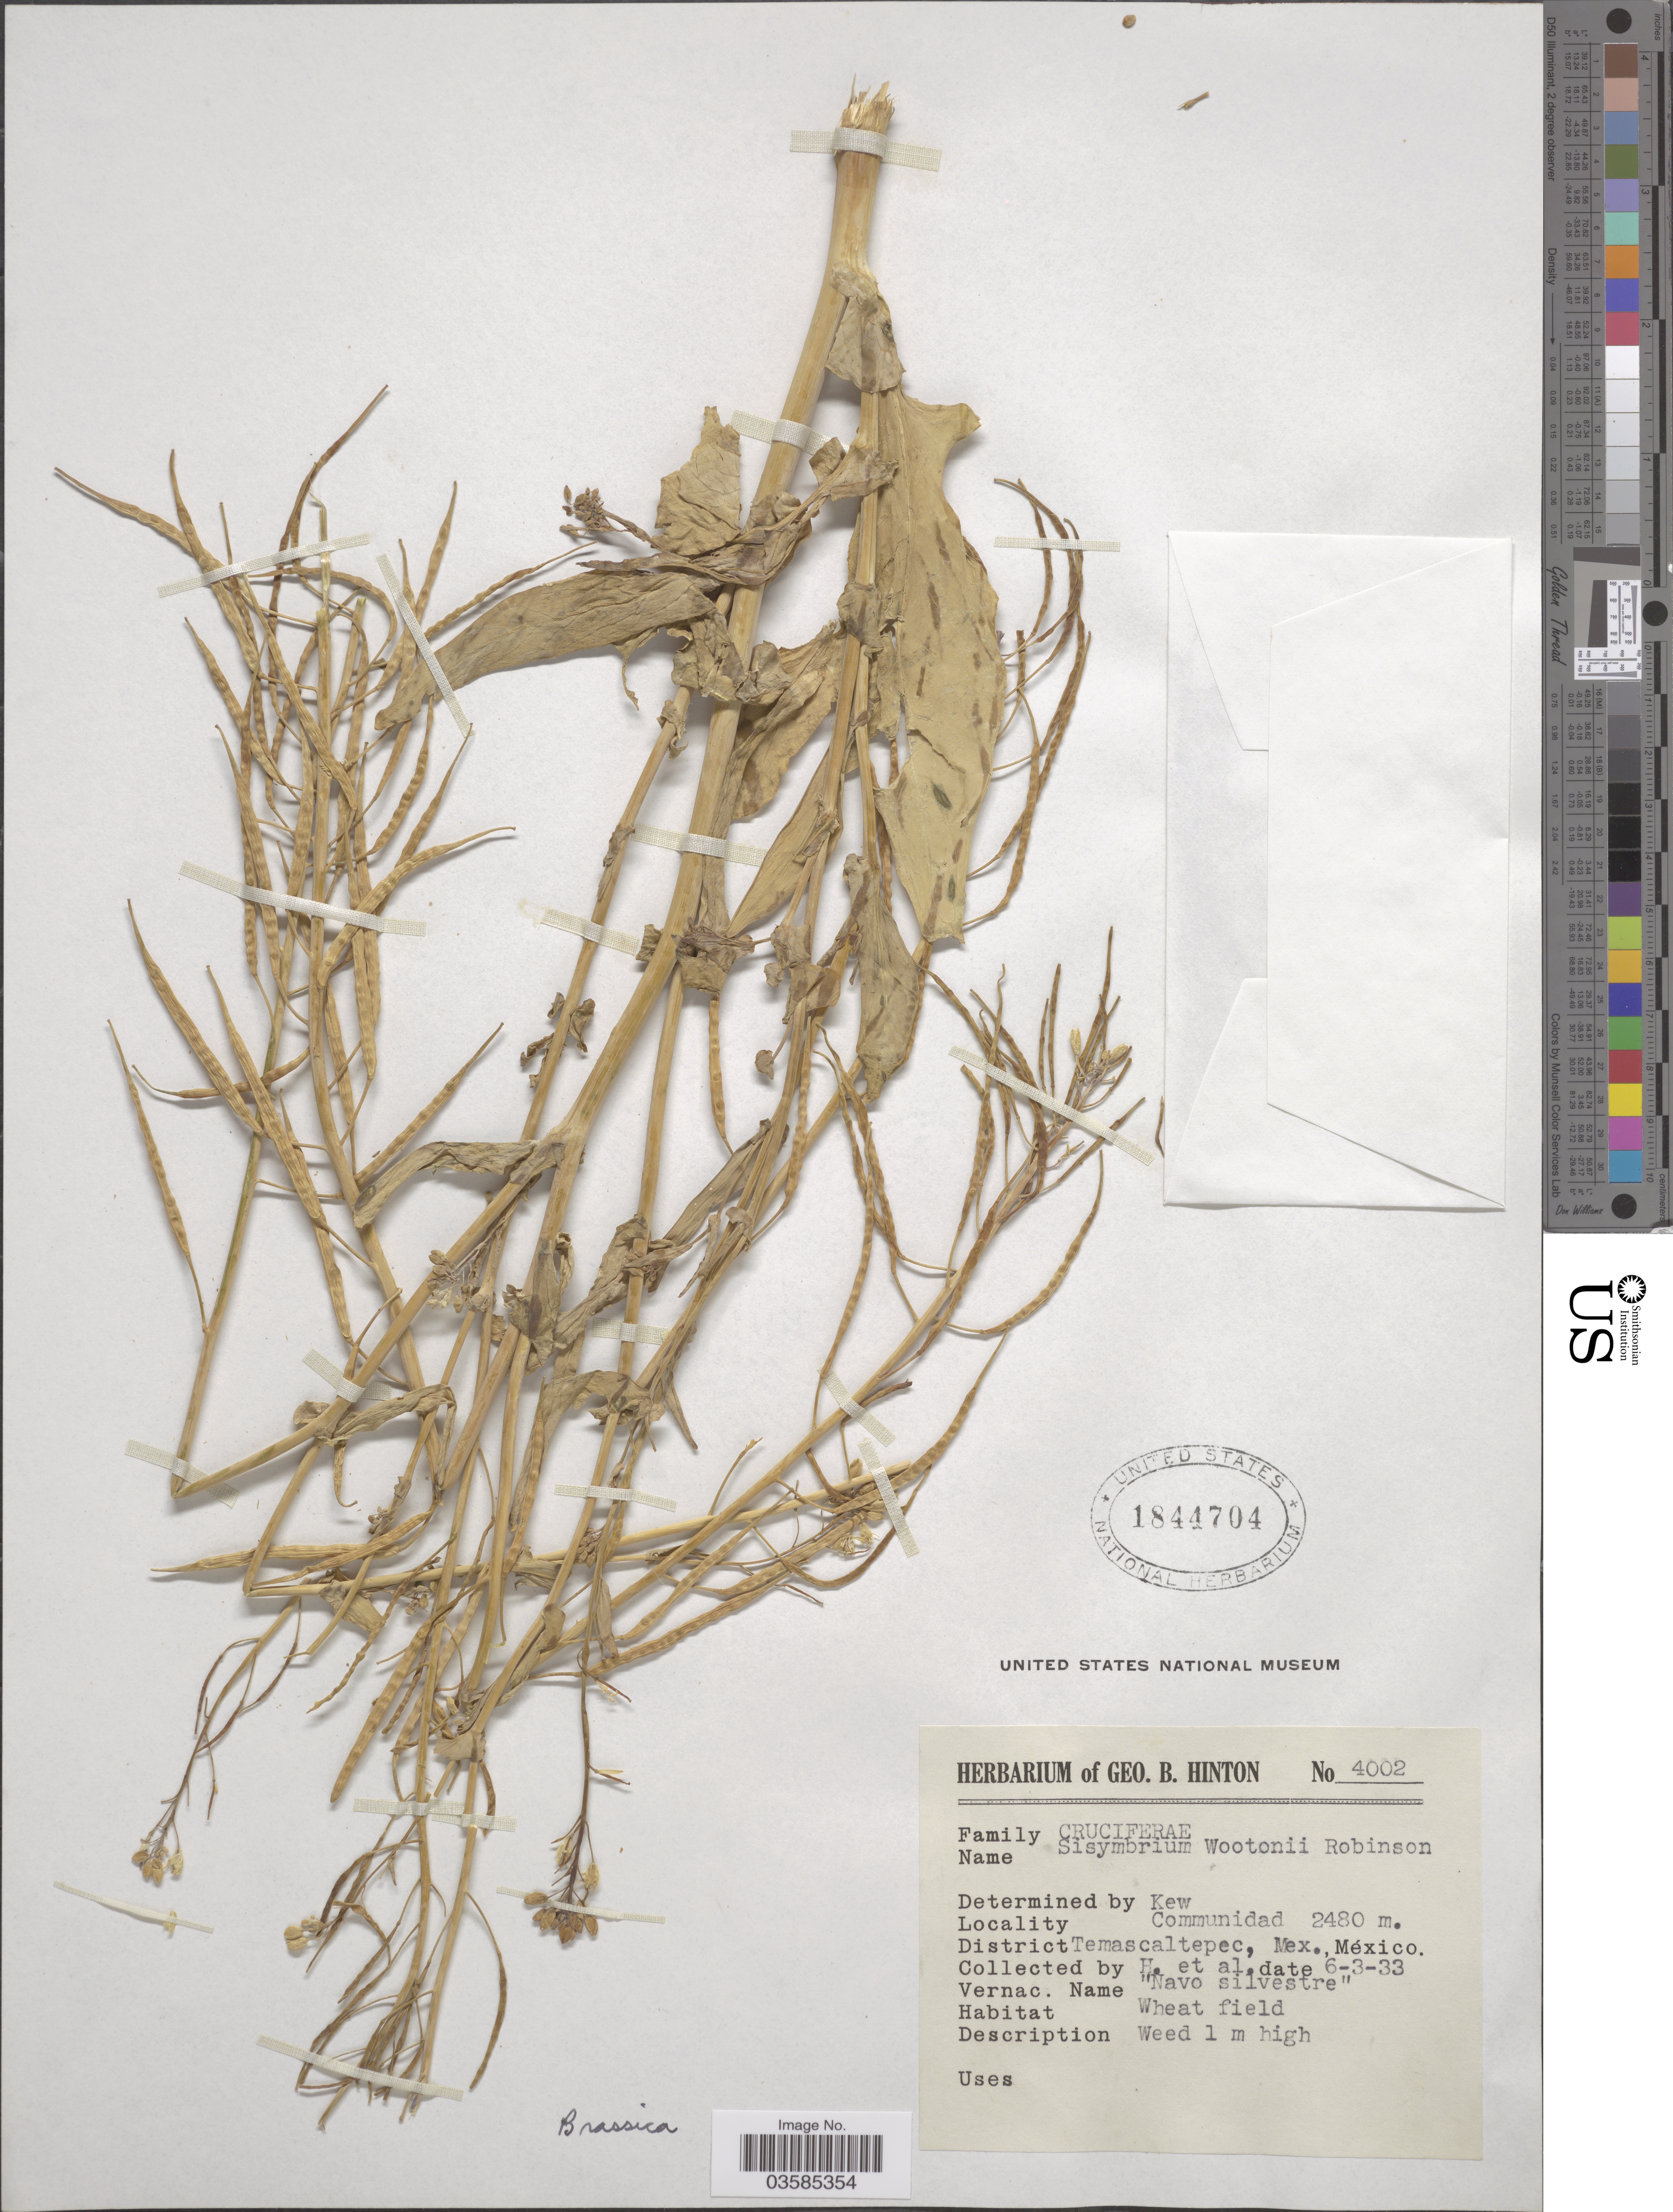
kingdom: Plantae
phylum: Tracheophyta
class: Magnoliopsida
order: Brassicales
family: Brassicaceae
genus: Brassica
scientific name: Brassica sp.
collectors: G. B. Hinton & et al.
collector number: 4002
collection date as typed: Transcribed d/m/y: 6/3/33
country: Mexico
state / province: México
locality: Communidad, District Temascaltepec.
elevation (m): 2480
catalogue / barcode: US 1844704